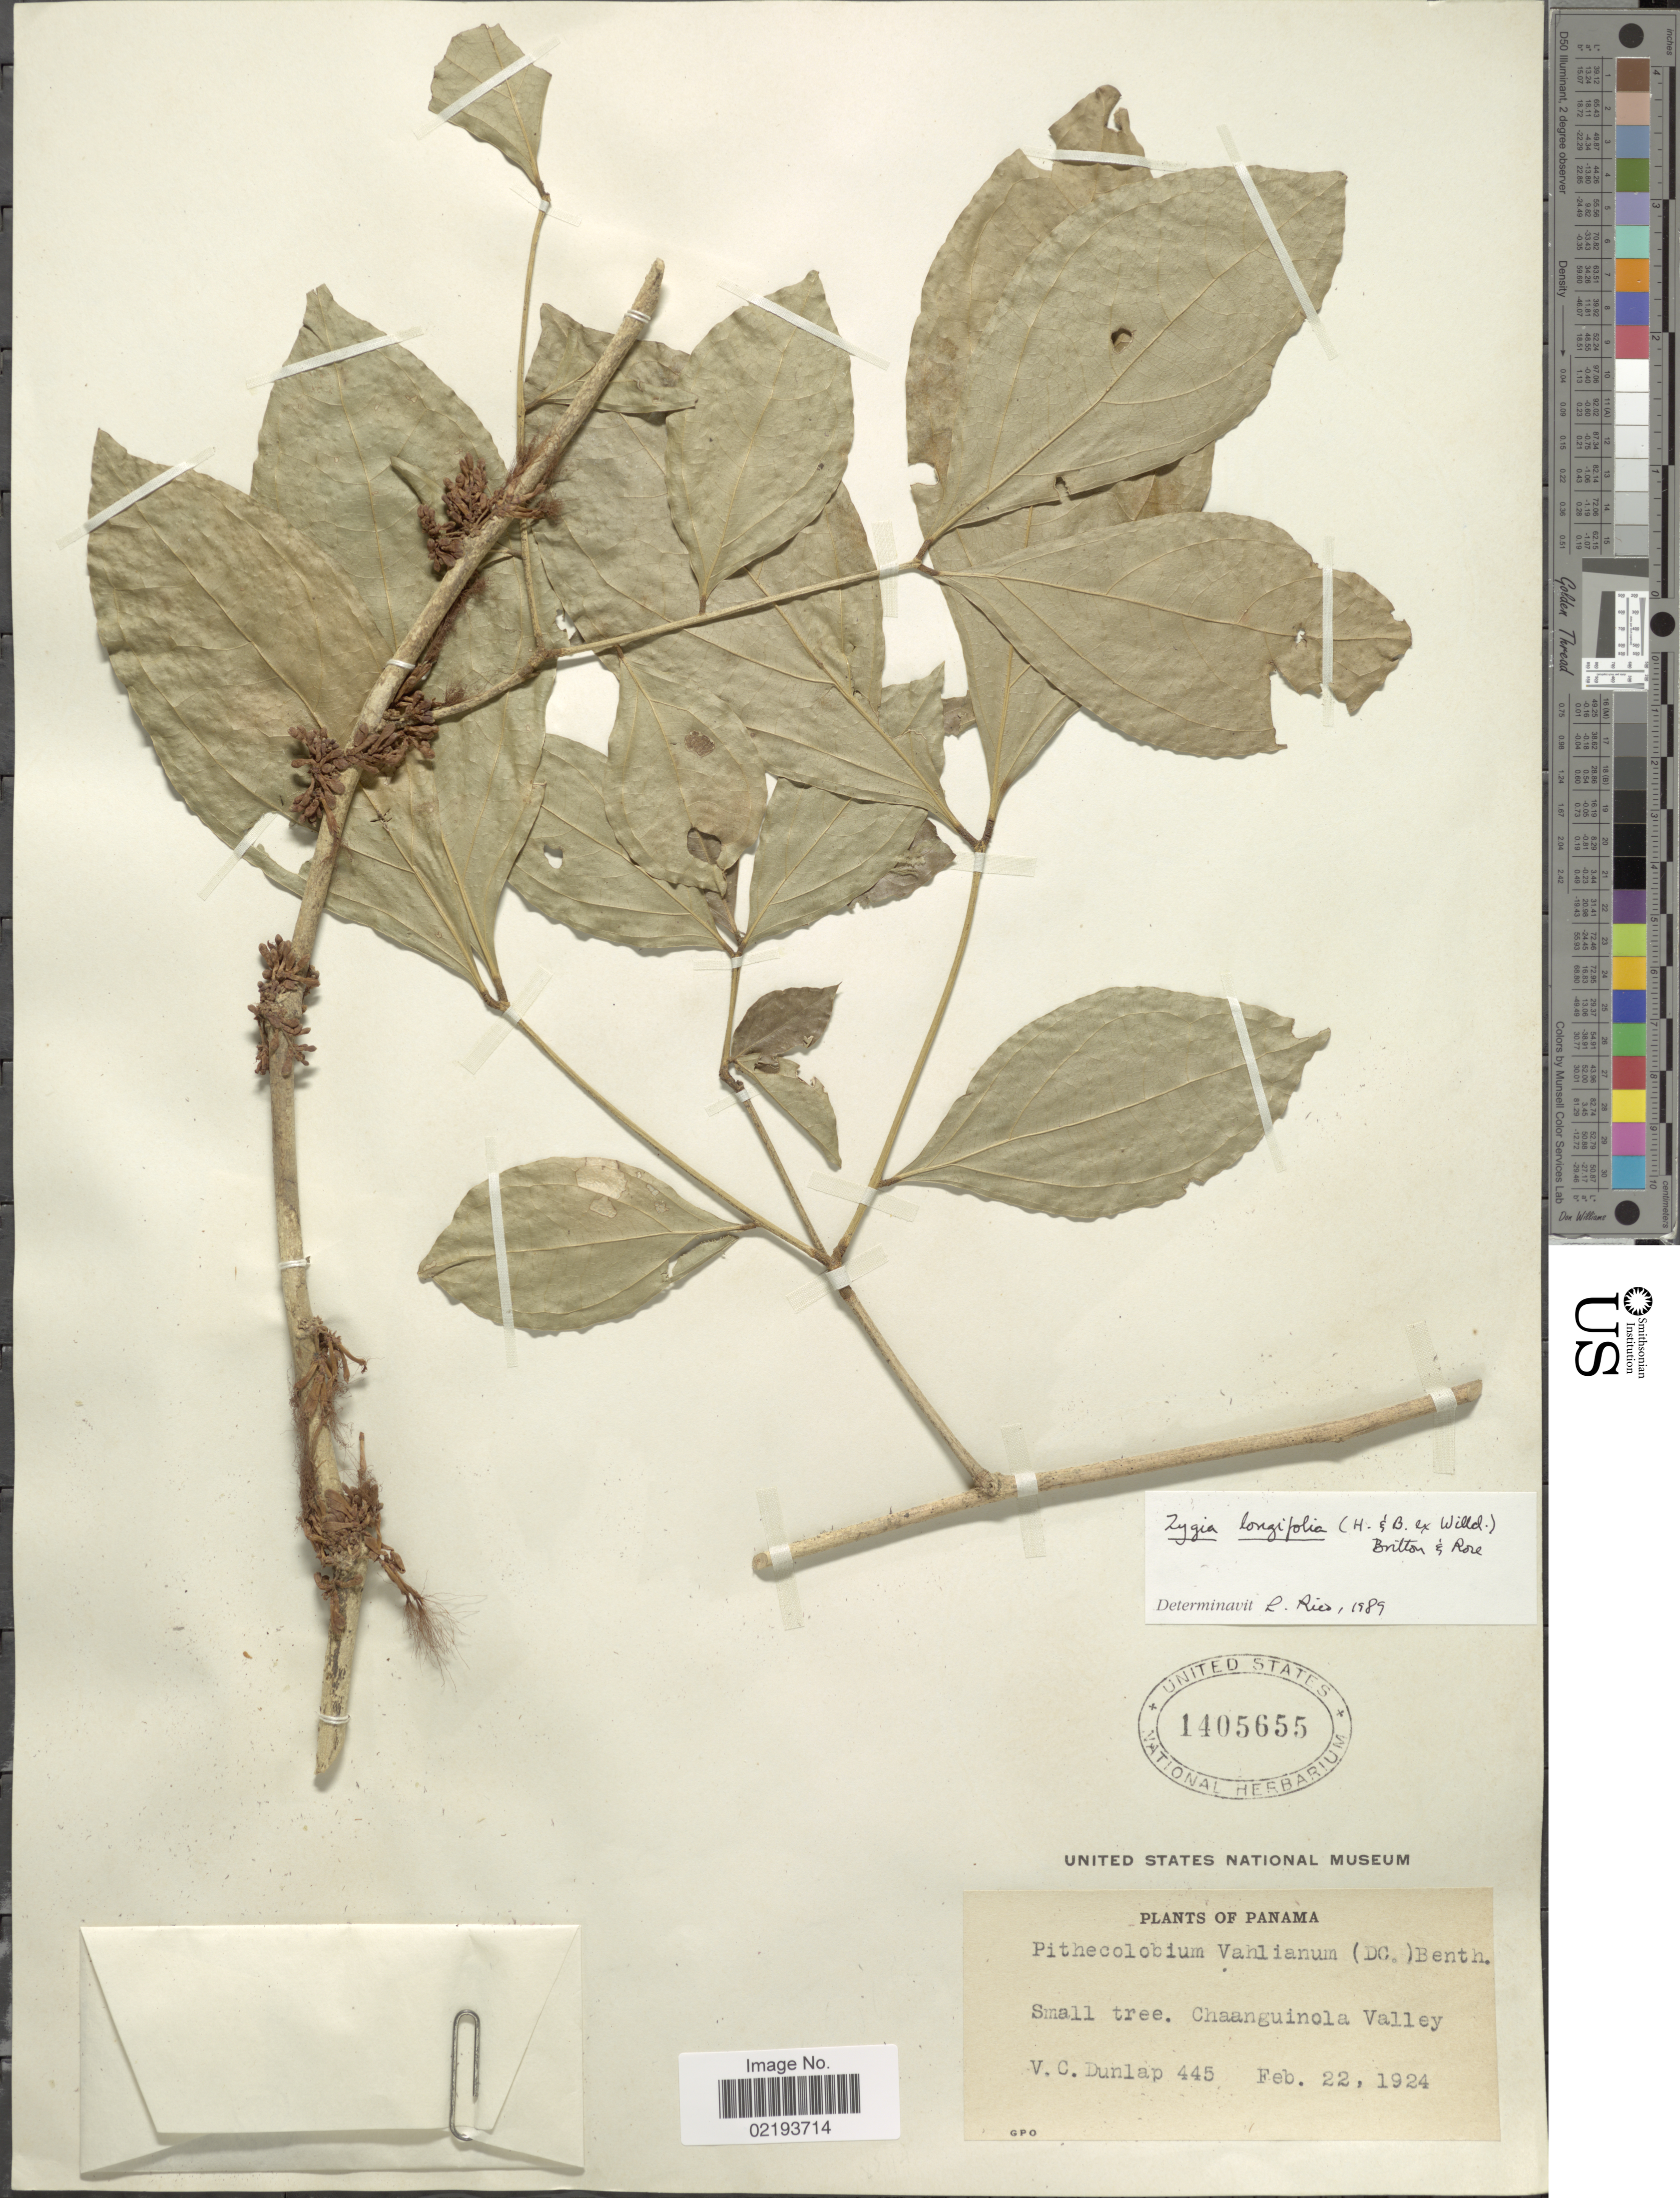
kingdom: Plantae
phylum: Tracheophyta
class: Magnoliopsida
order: Fabales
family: Fabaceae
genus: Zygia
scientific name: Zygia longifolia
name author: (Willd.) Britton & Rose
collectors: V. C. Dunlap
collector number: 445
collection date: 1924-02-22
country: Panama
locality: Small tree. Chaanguinola Valley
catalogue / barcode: US 1405655